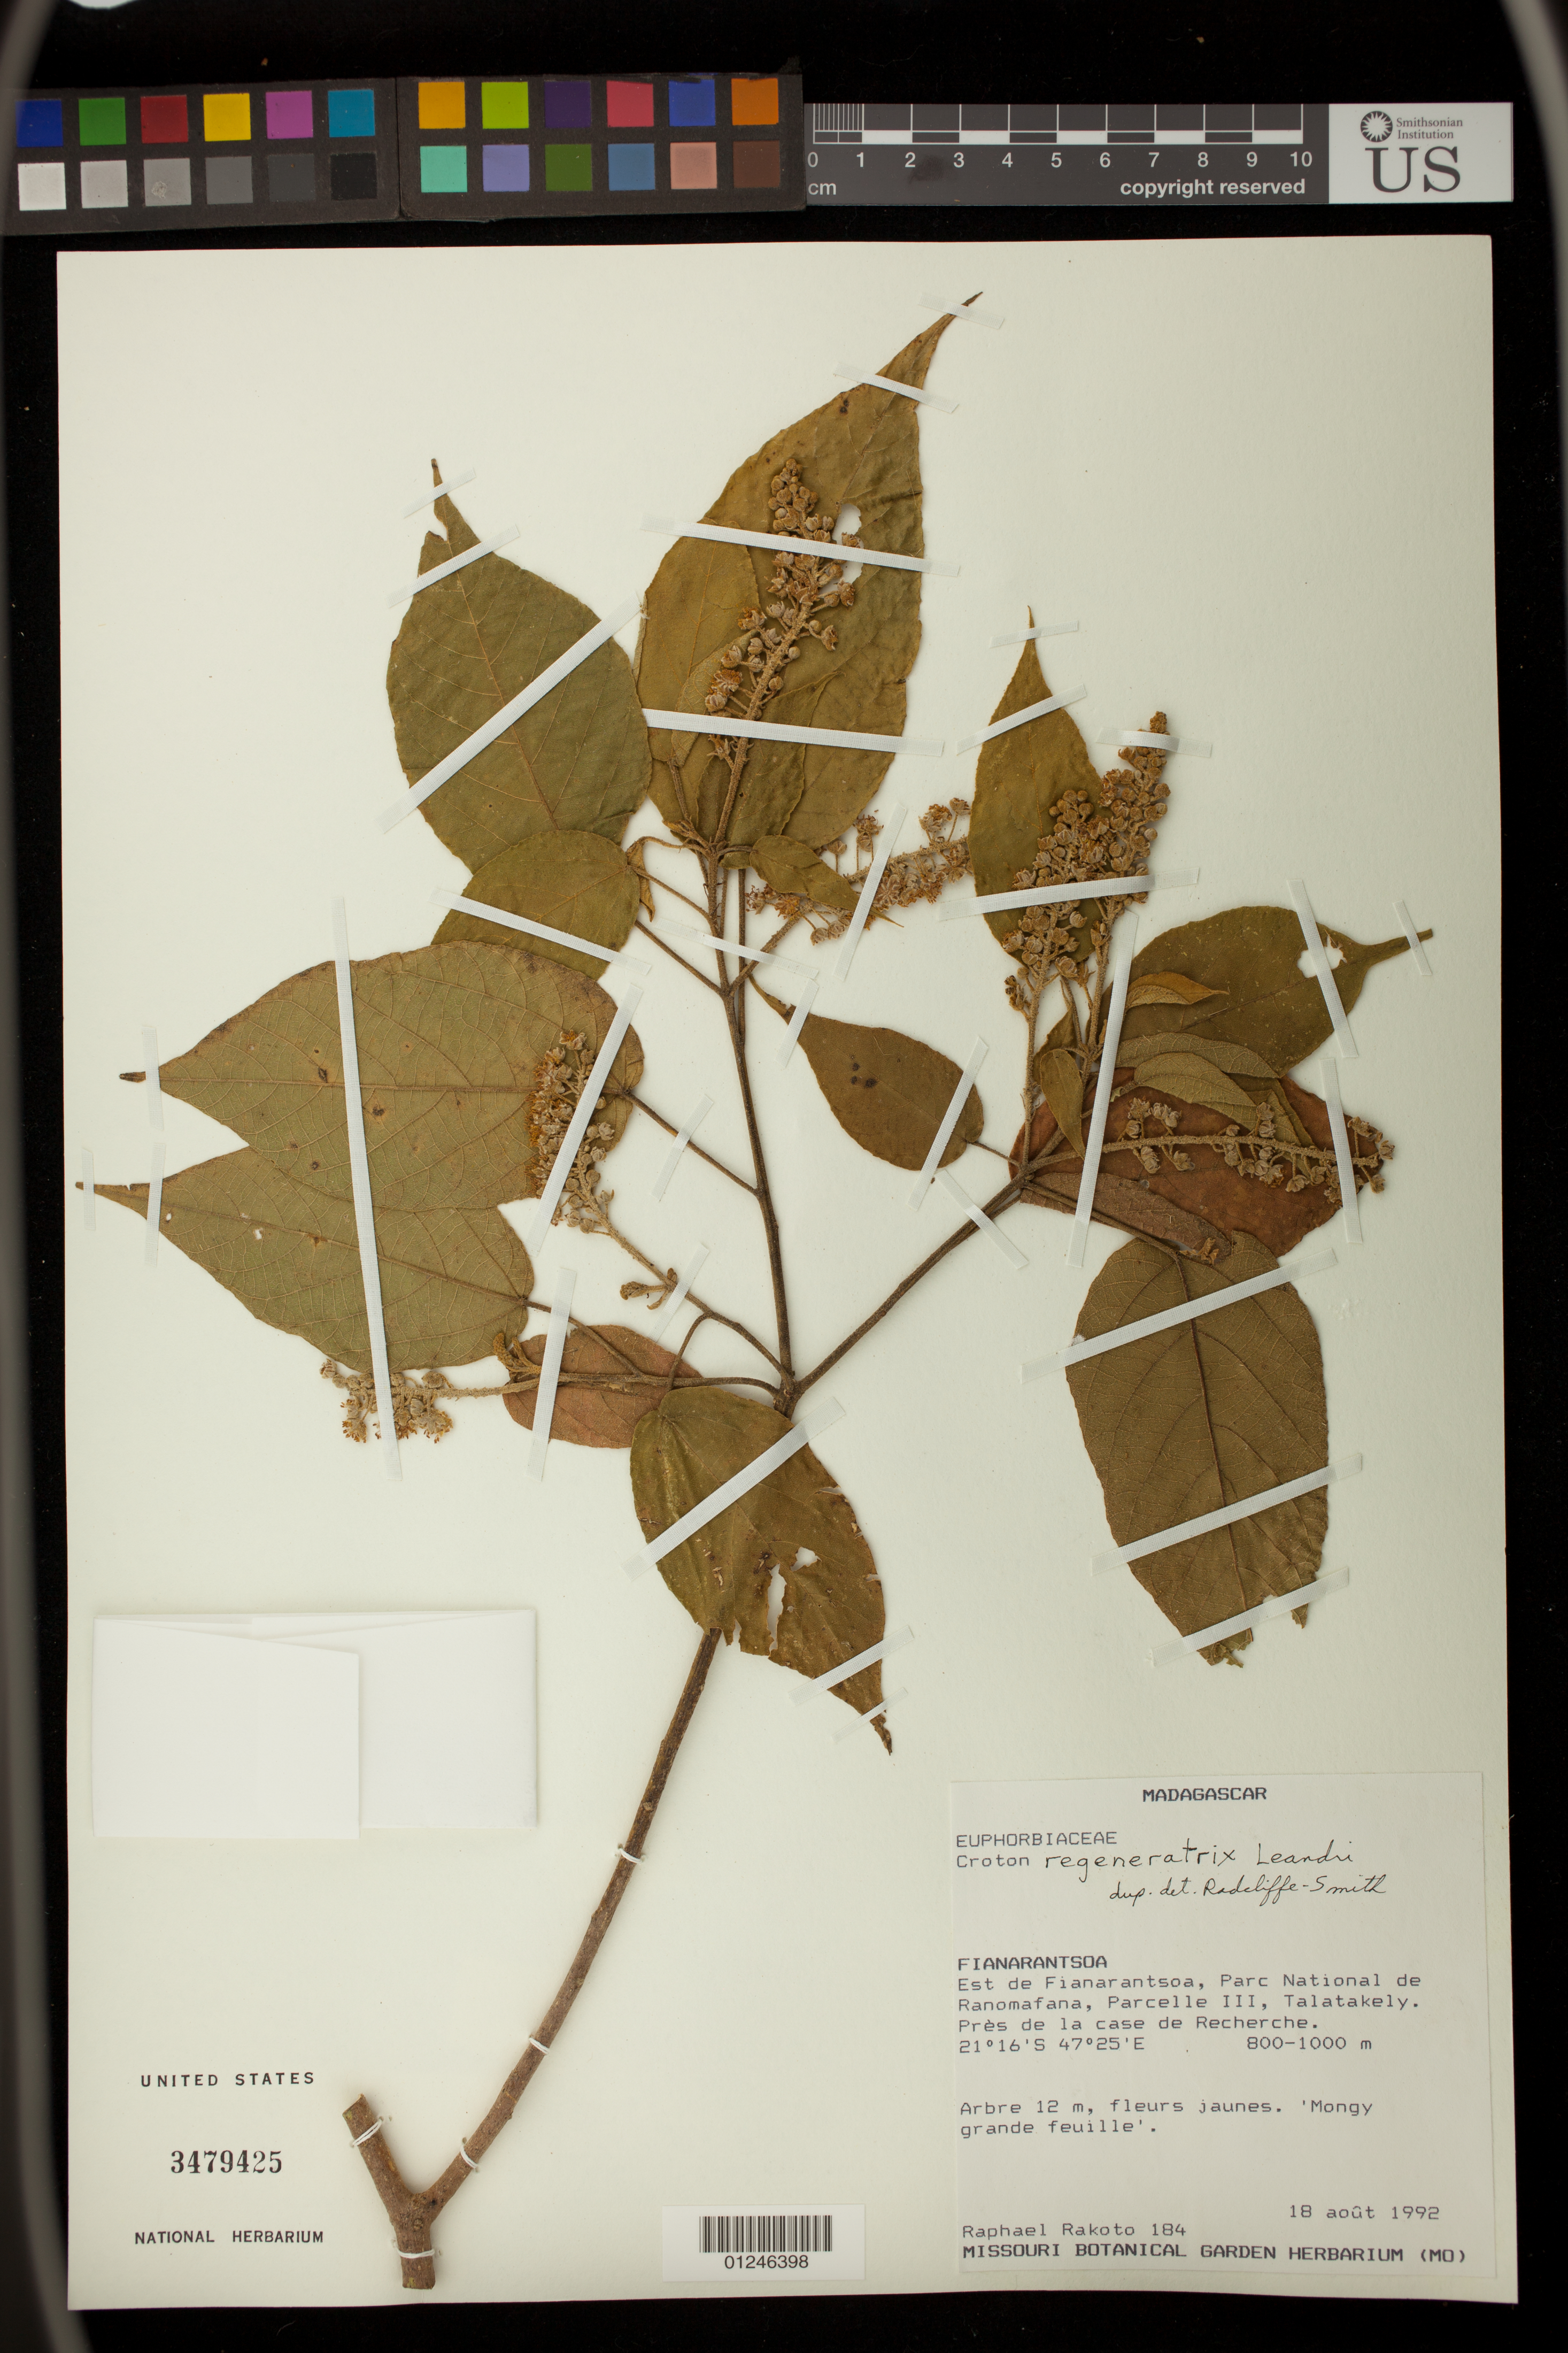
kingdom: Plantae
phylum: Tracheophyta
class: Magnoliopsida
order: Malpighiales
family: Euphorbiaceae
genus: Croton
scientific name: Croton myriaster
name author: Baker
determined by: Berry, P. E., (WIS), University of Wisconsin - Madison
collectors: R. Rakoto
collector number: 184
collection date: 1992-08-18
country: Madagascar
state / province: Vatovavy Fitovinany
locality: Parc National de Ranomafana, Parcelle III, Talatakely.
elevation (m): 800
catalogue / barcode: US 3479425